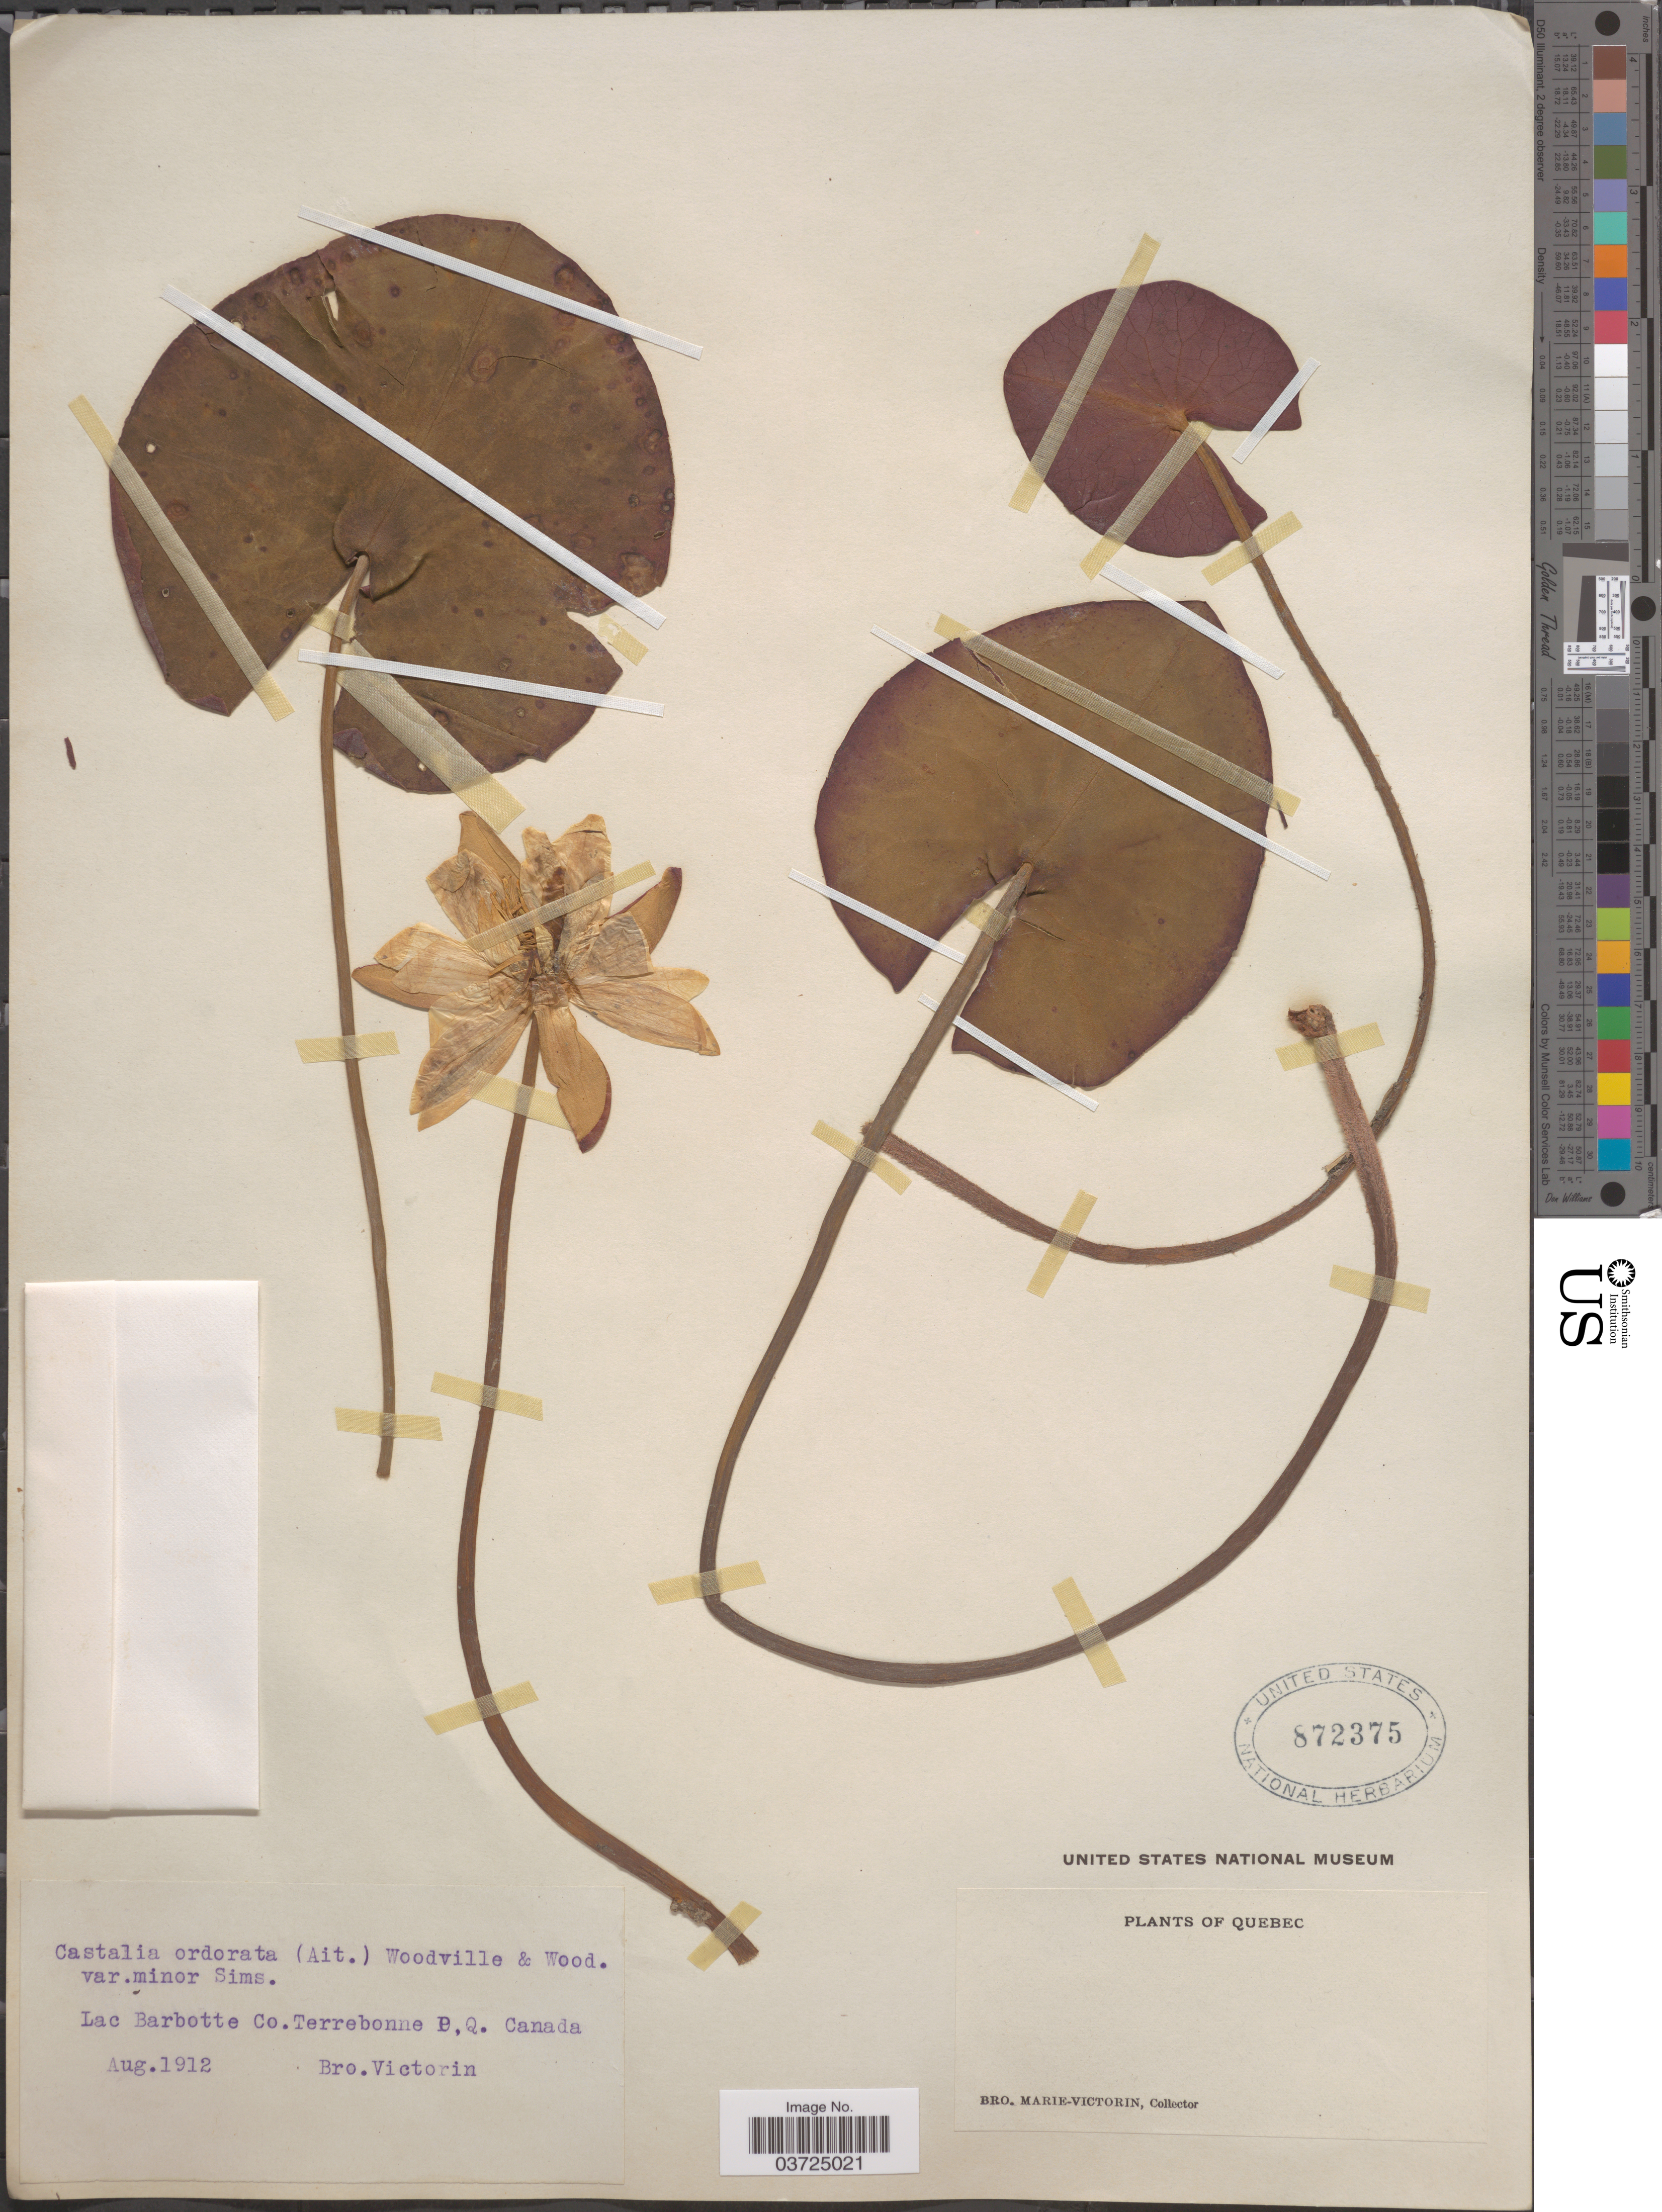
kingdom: Plantae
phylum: Tracheophyta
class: Magnoliopsida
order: Nymphaeales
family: Nymphaeaceae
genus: Nymphaea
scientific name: Nymphaea odorata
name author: Aiton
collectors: Fr. Marie-Victorin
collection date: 1912-08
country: Canada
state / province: Quebec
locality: Lac Barbotte Co. Terrebonne P. Q.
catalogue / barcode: US 872375